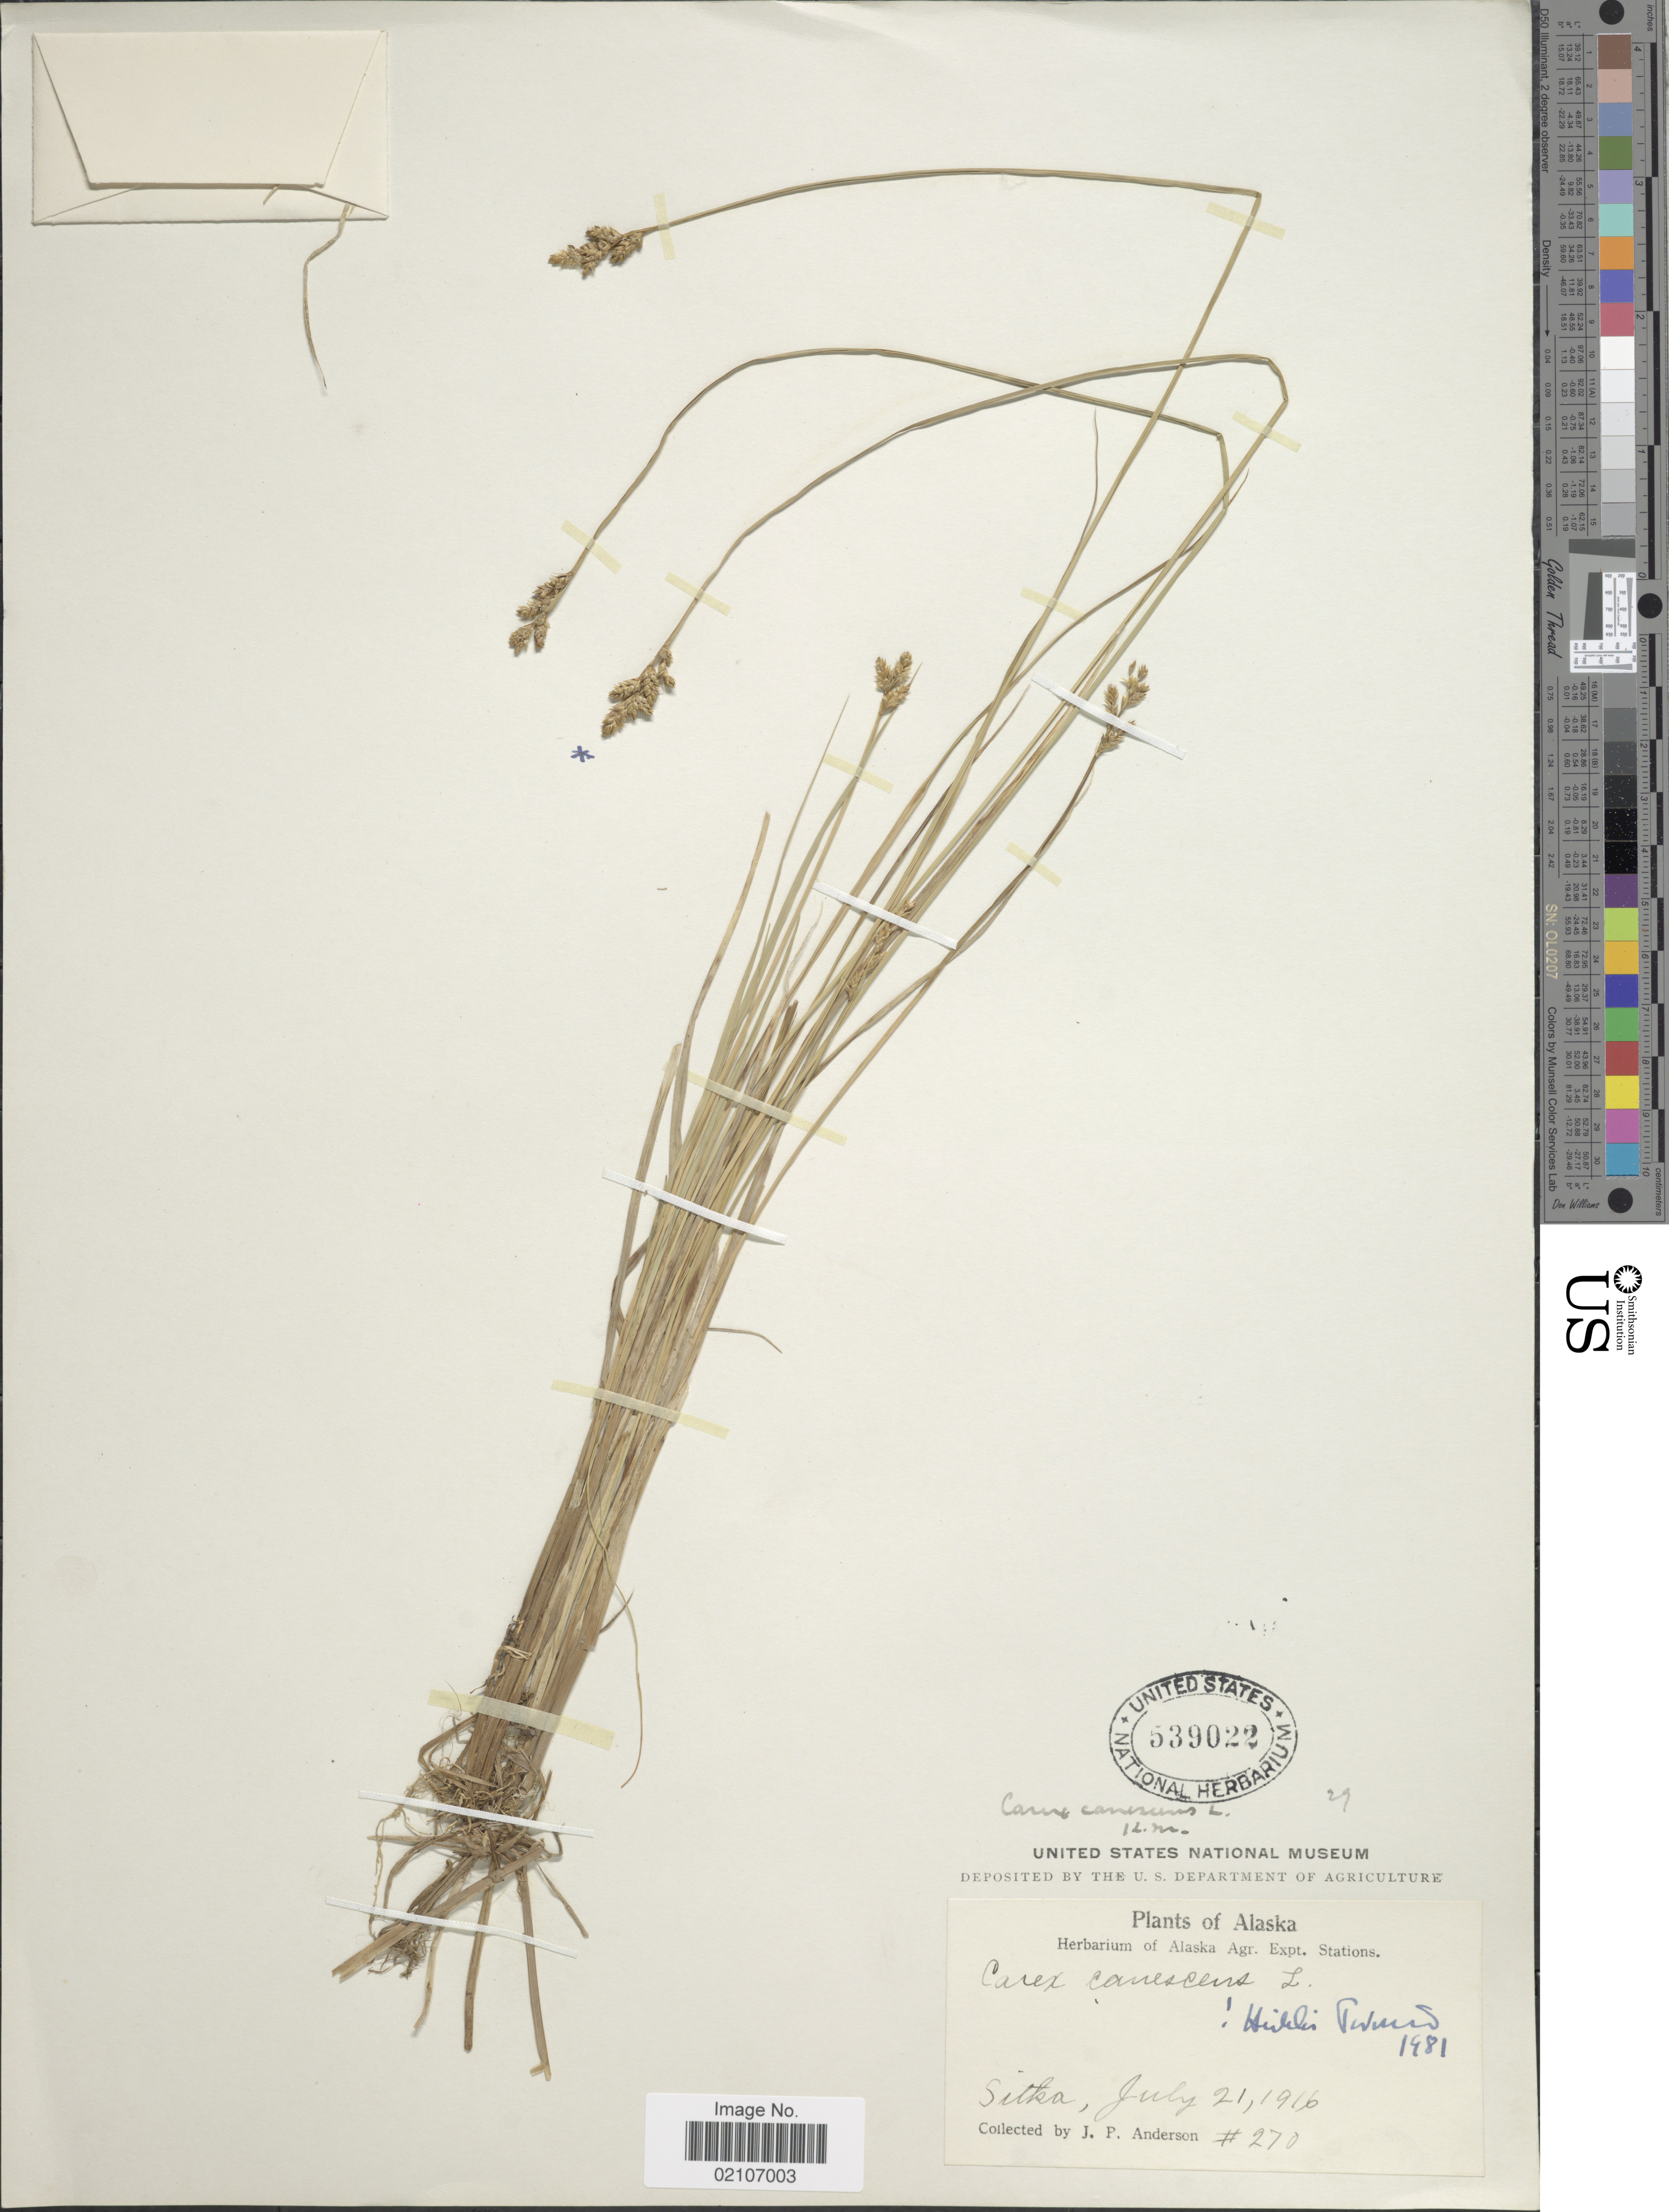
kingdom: Plantae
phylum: Tracheophyta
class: Liliopsida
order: Poales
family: Cyperaceae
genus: Carex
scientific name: Carex canescens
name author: L.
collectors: J. P. Anderson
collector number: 270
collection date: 1916-07-21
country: United States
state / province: Alaska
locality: Sitka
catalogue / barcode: US 539022